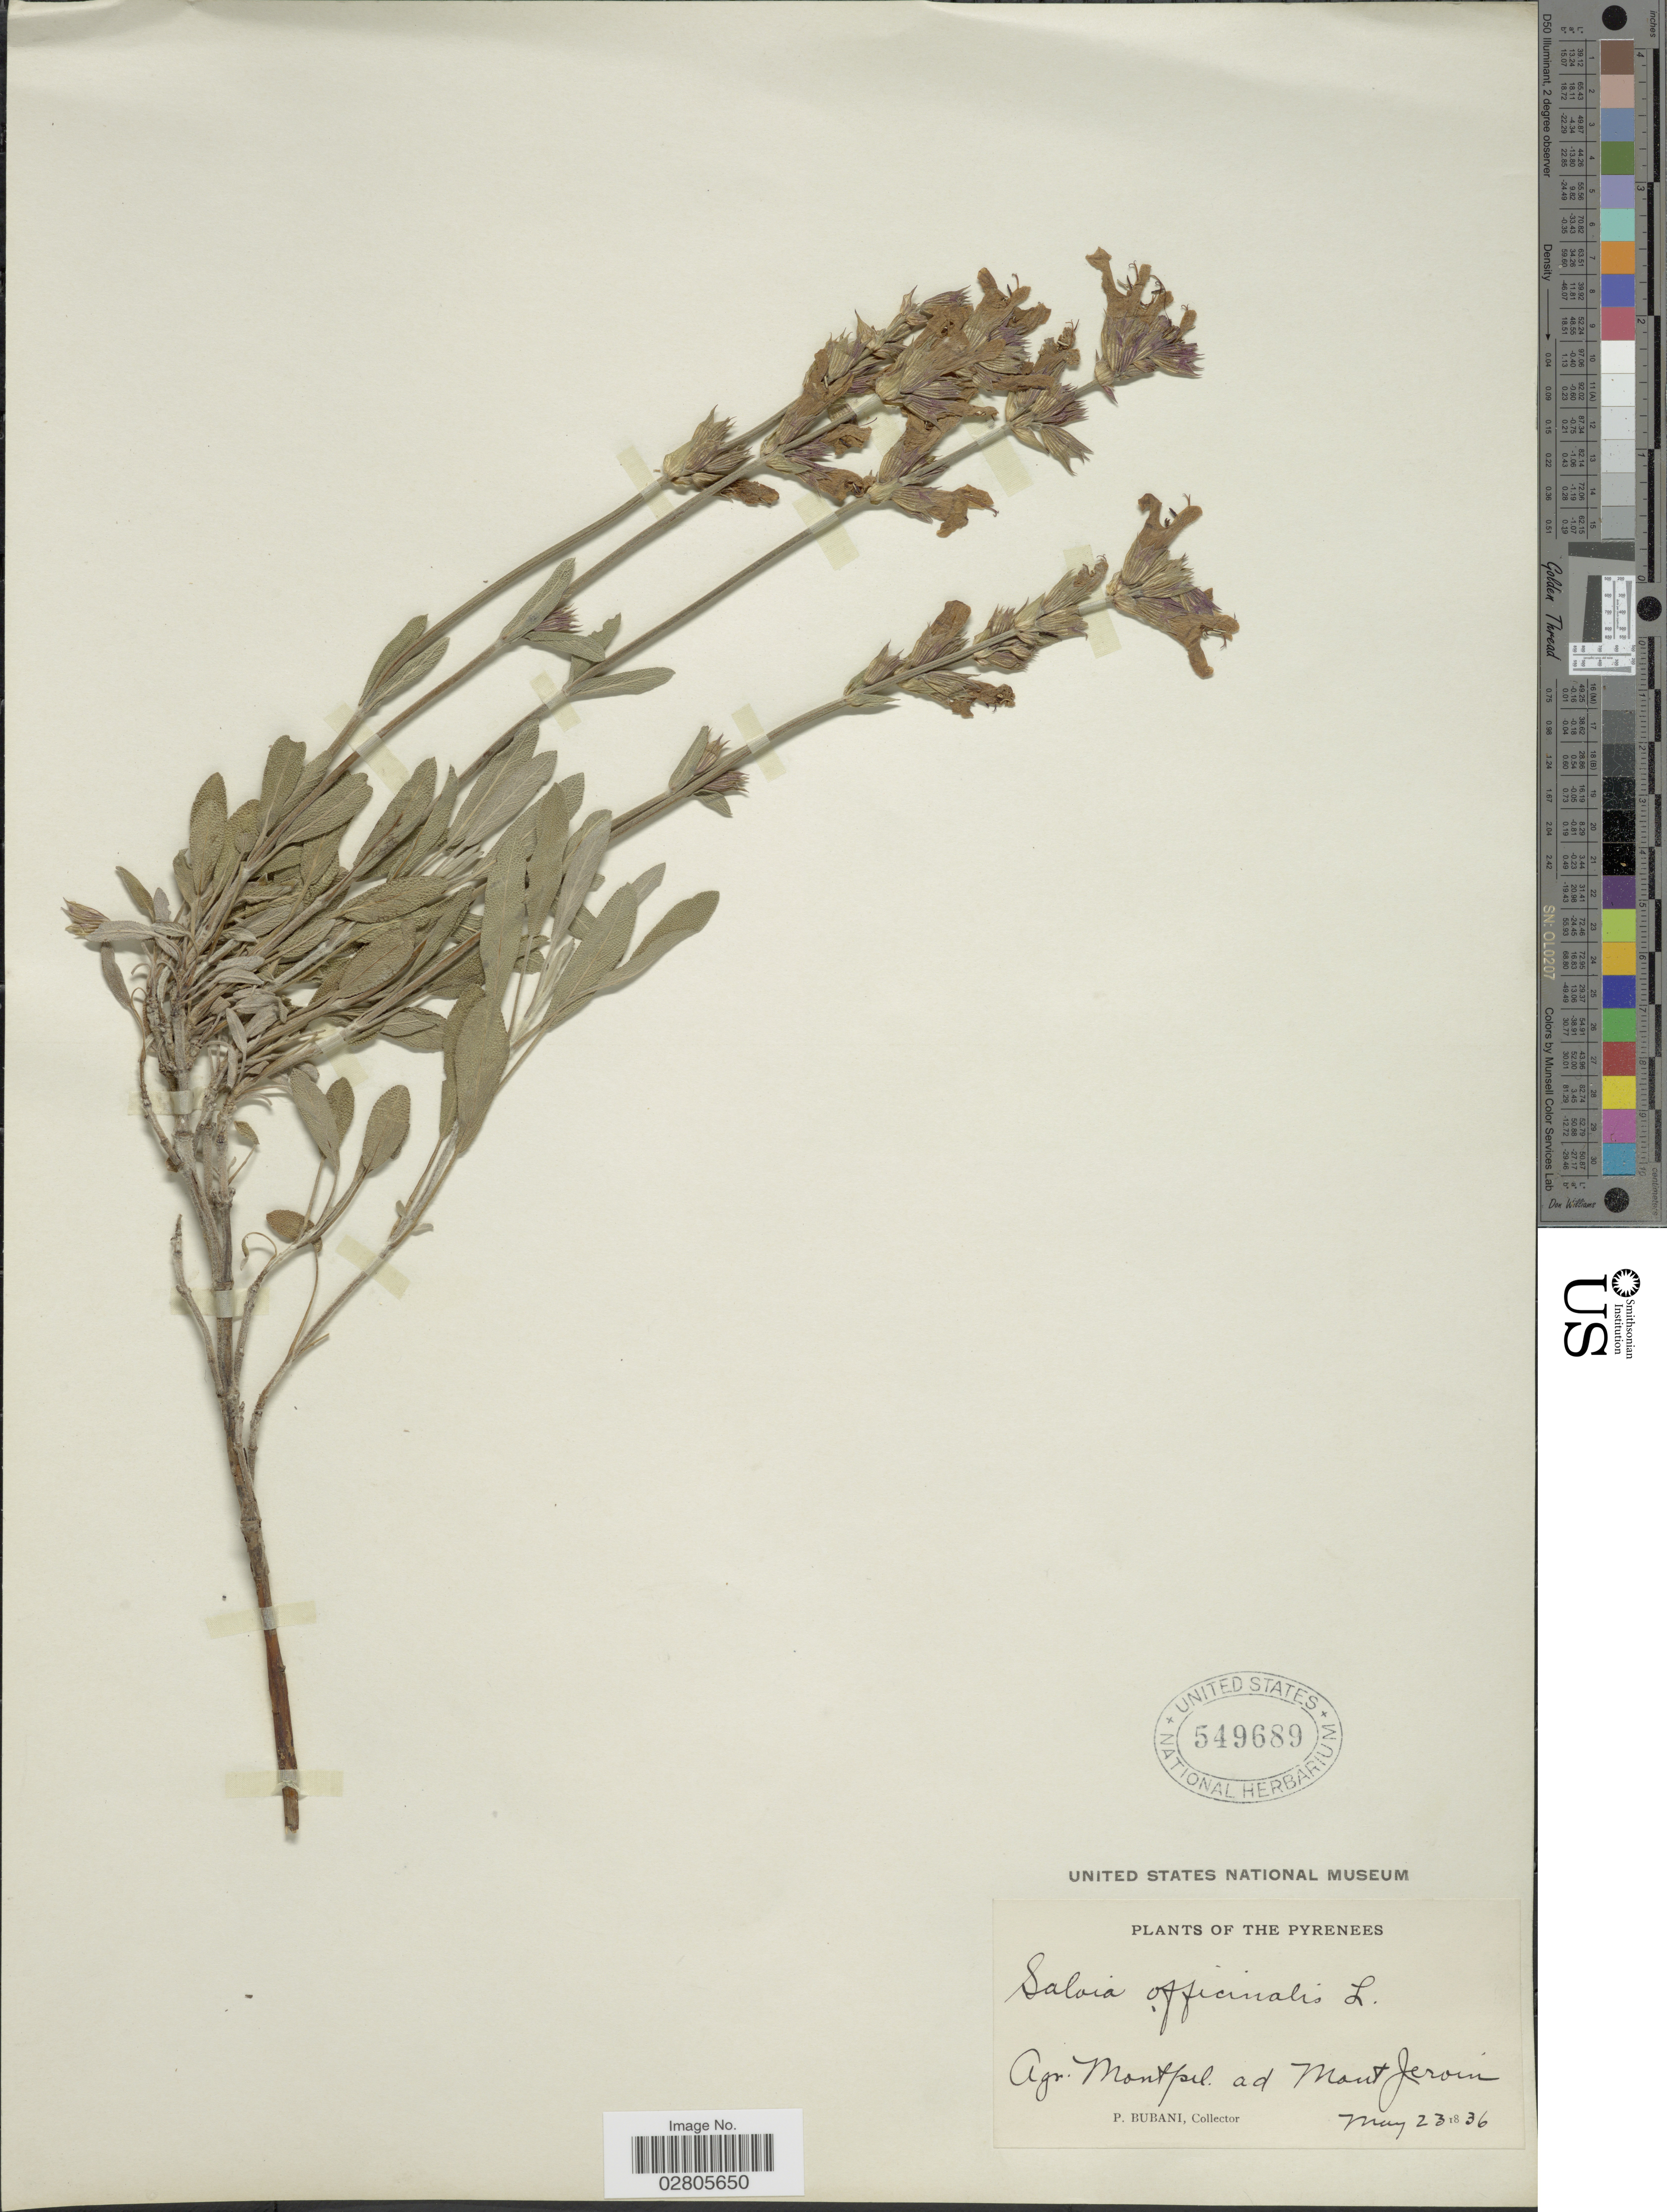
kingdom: Plantae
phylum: Tracheophyta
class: Magnoliopsida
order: Lamiales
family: Lamiaceae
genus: Salvia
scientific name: Salvia officinalis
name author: L.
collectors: P. Bubani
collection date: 1836-05-23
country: France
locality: The Pyrenees. Agr. Montpil. ad Mont Jeroin.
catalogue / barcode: US 549689